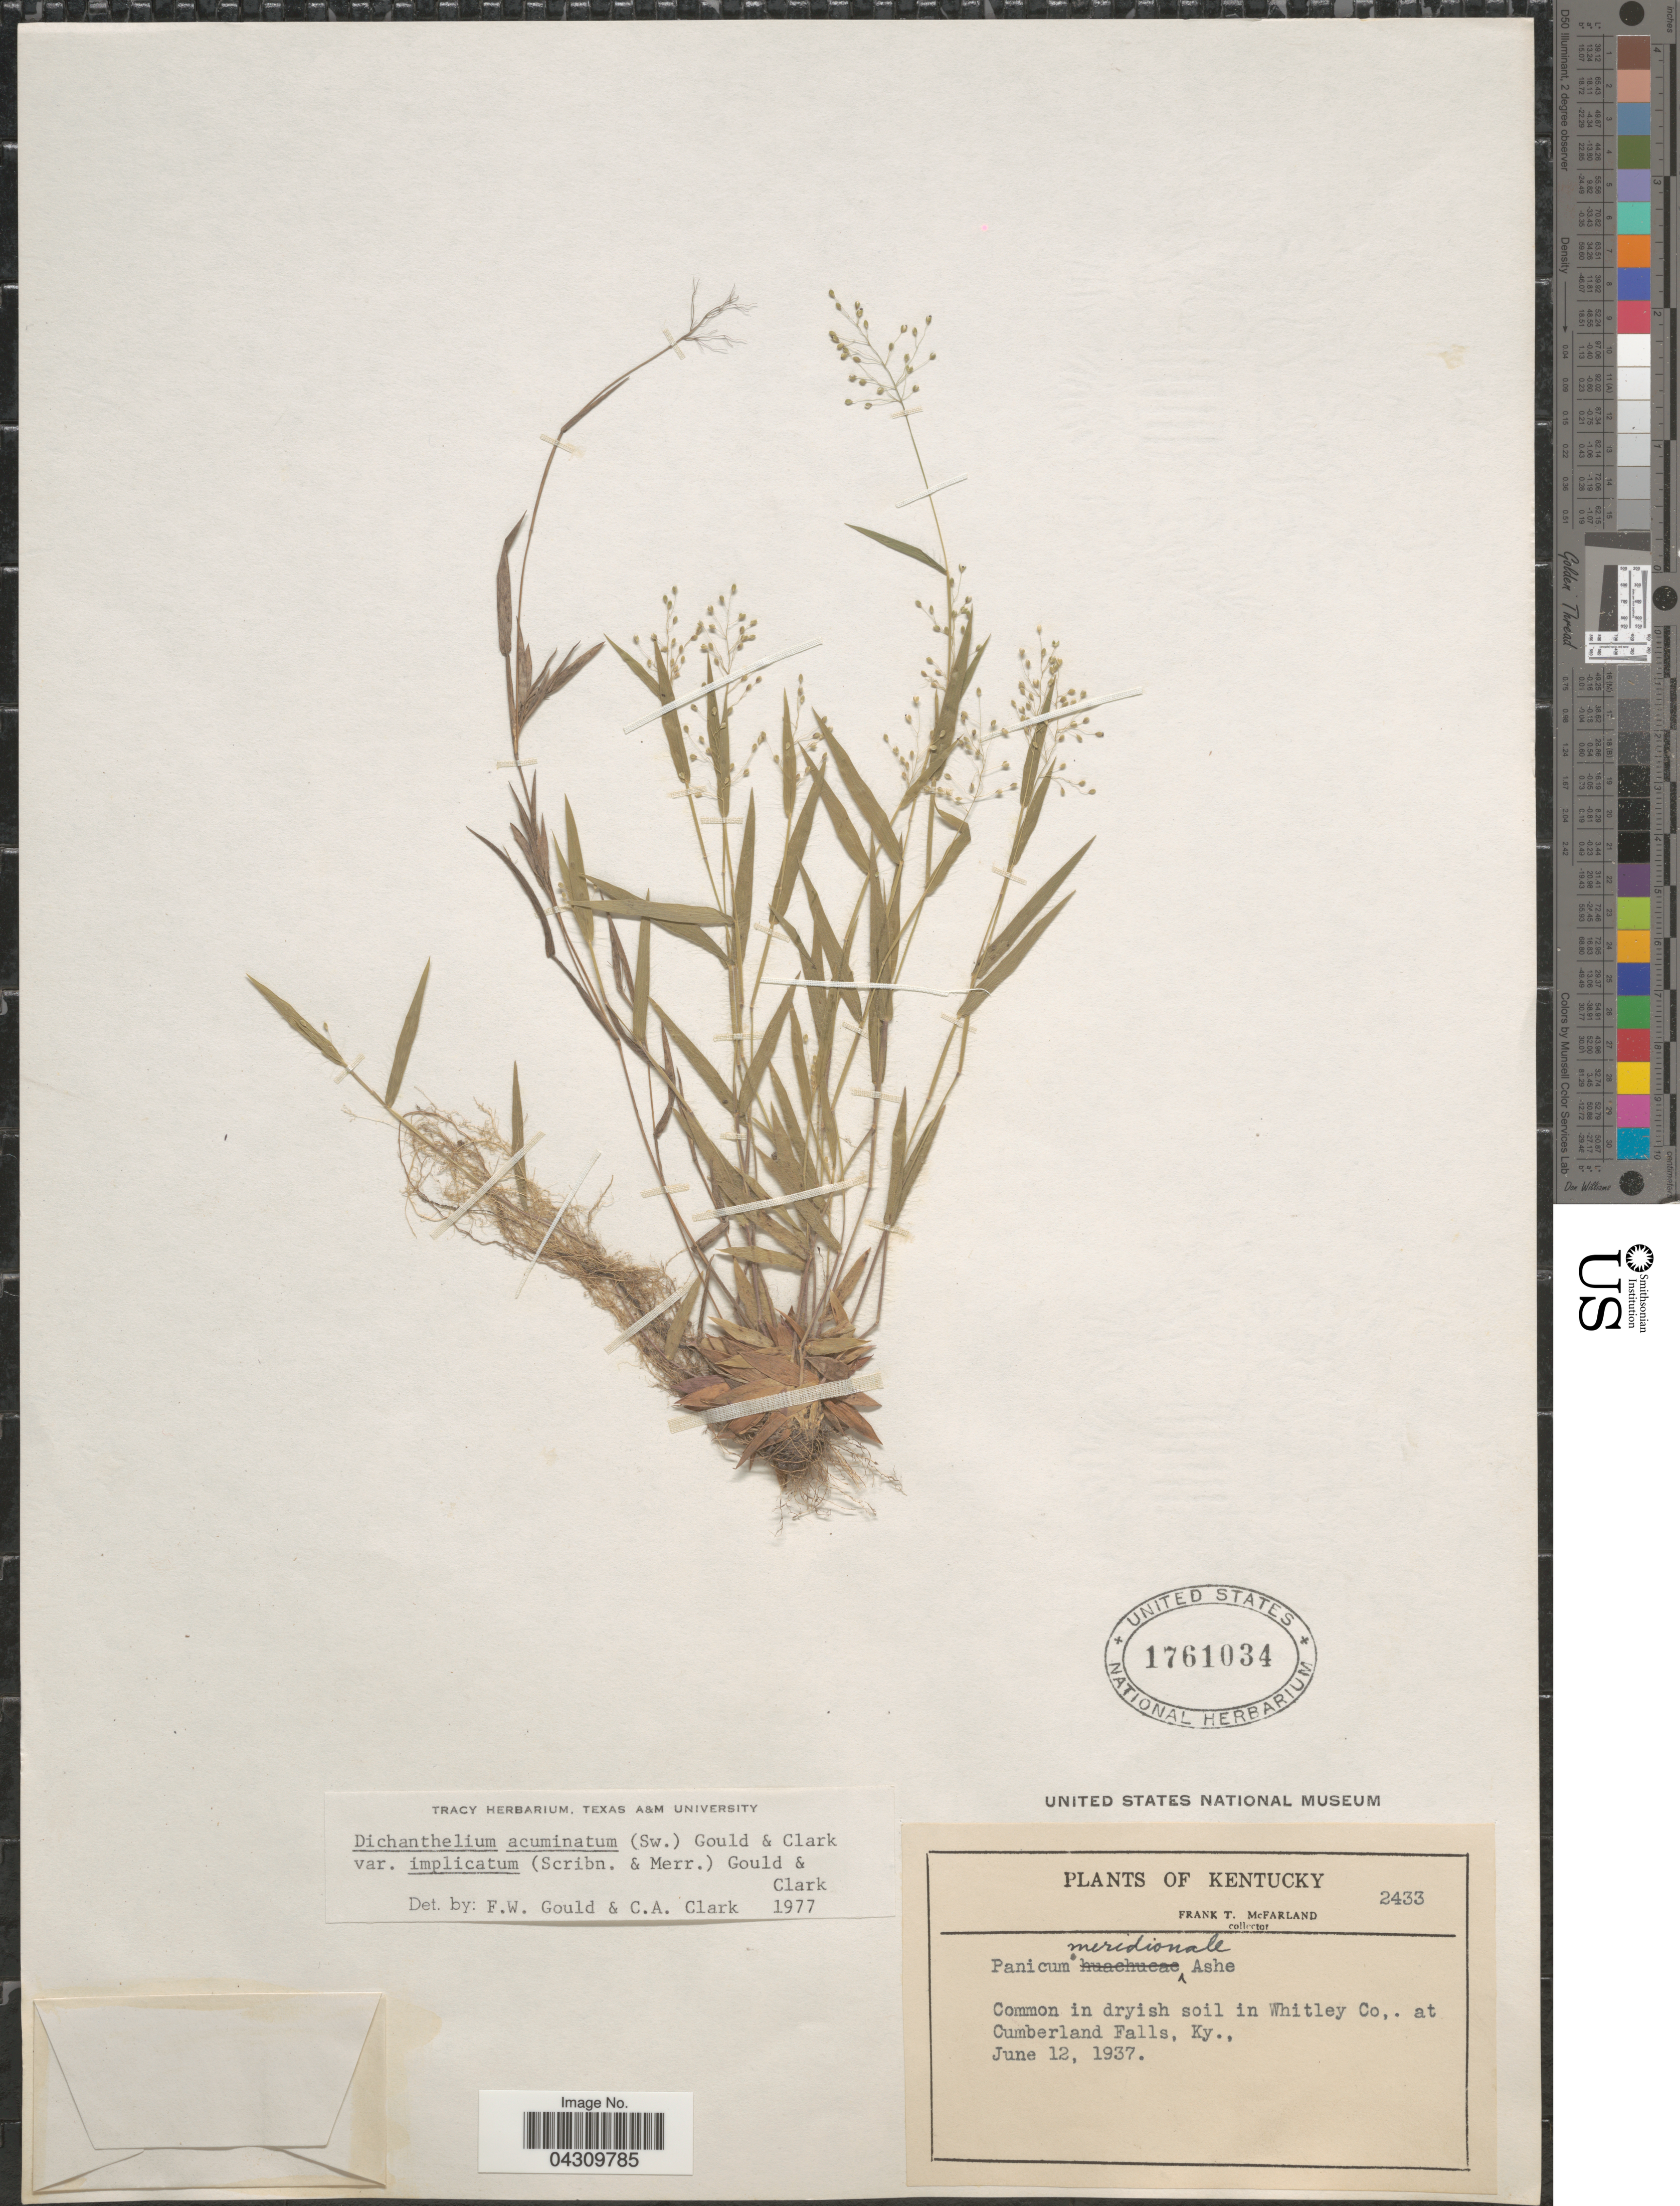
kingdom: Plantae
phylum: Tracheophyta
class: Liliopsida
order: Poales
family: Poaceae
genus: Dichanthelium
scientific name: Dichanthelium acuminatum var. acuminatum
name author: (Sw.) Gould & C.A. Clark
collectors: F. McFarland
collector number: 2433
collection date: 1937-06-12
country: United States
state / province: Kentucky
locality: Common in dryish soil in Whitley Co,. at Cumberland Falls.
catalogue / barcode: US 1761034